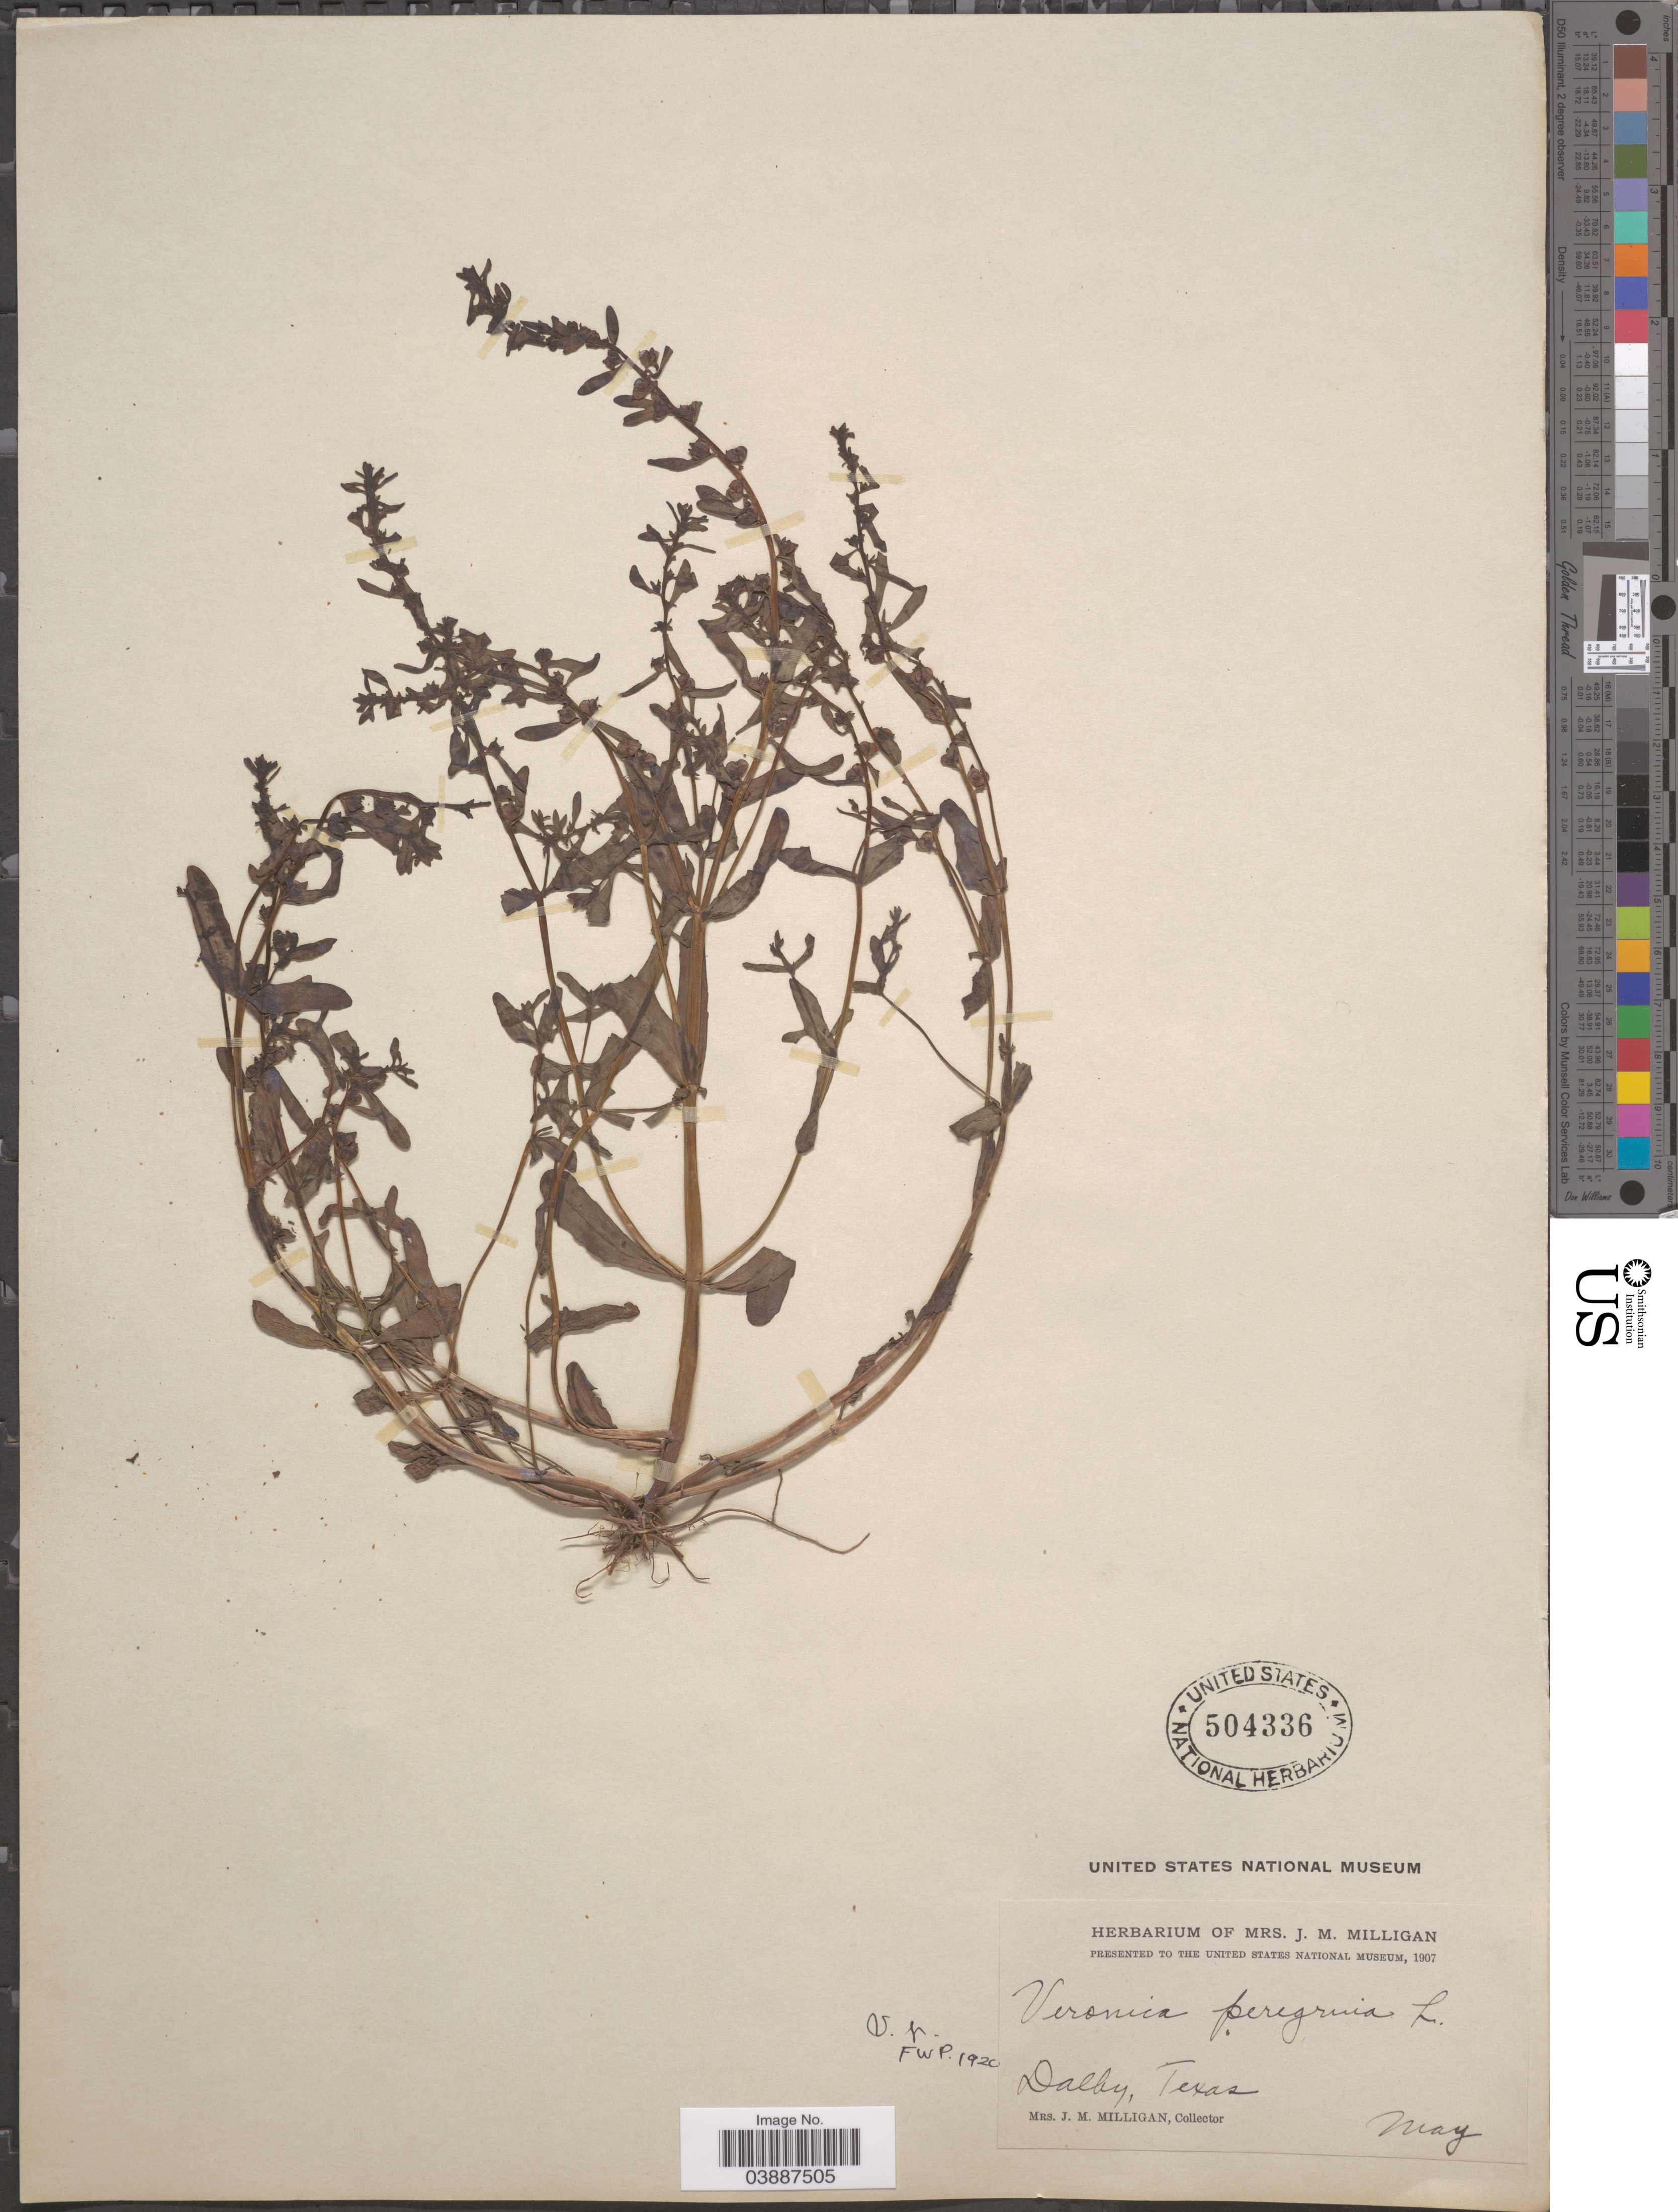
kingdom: Plantae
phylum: Tracheophyta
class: Magnoliopsida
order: Lamiales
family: Plantaginaceae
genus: Veronica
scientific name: Veronica peregrina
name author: L.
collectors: J. Milligan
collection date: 1907-05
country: United States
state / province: Texas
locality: Dalby.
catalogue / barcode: US 504336